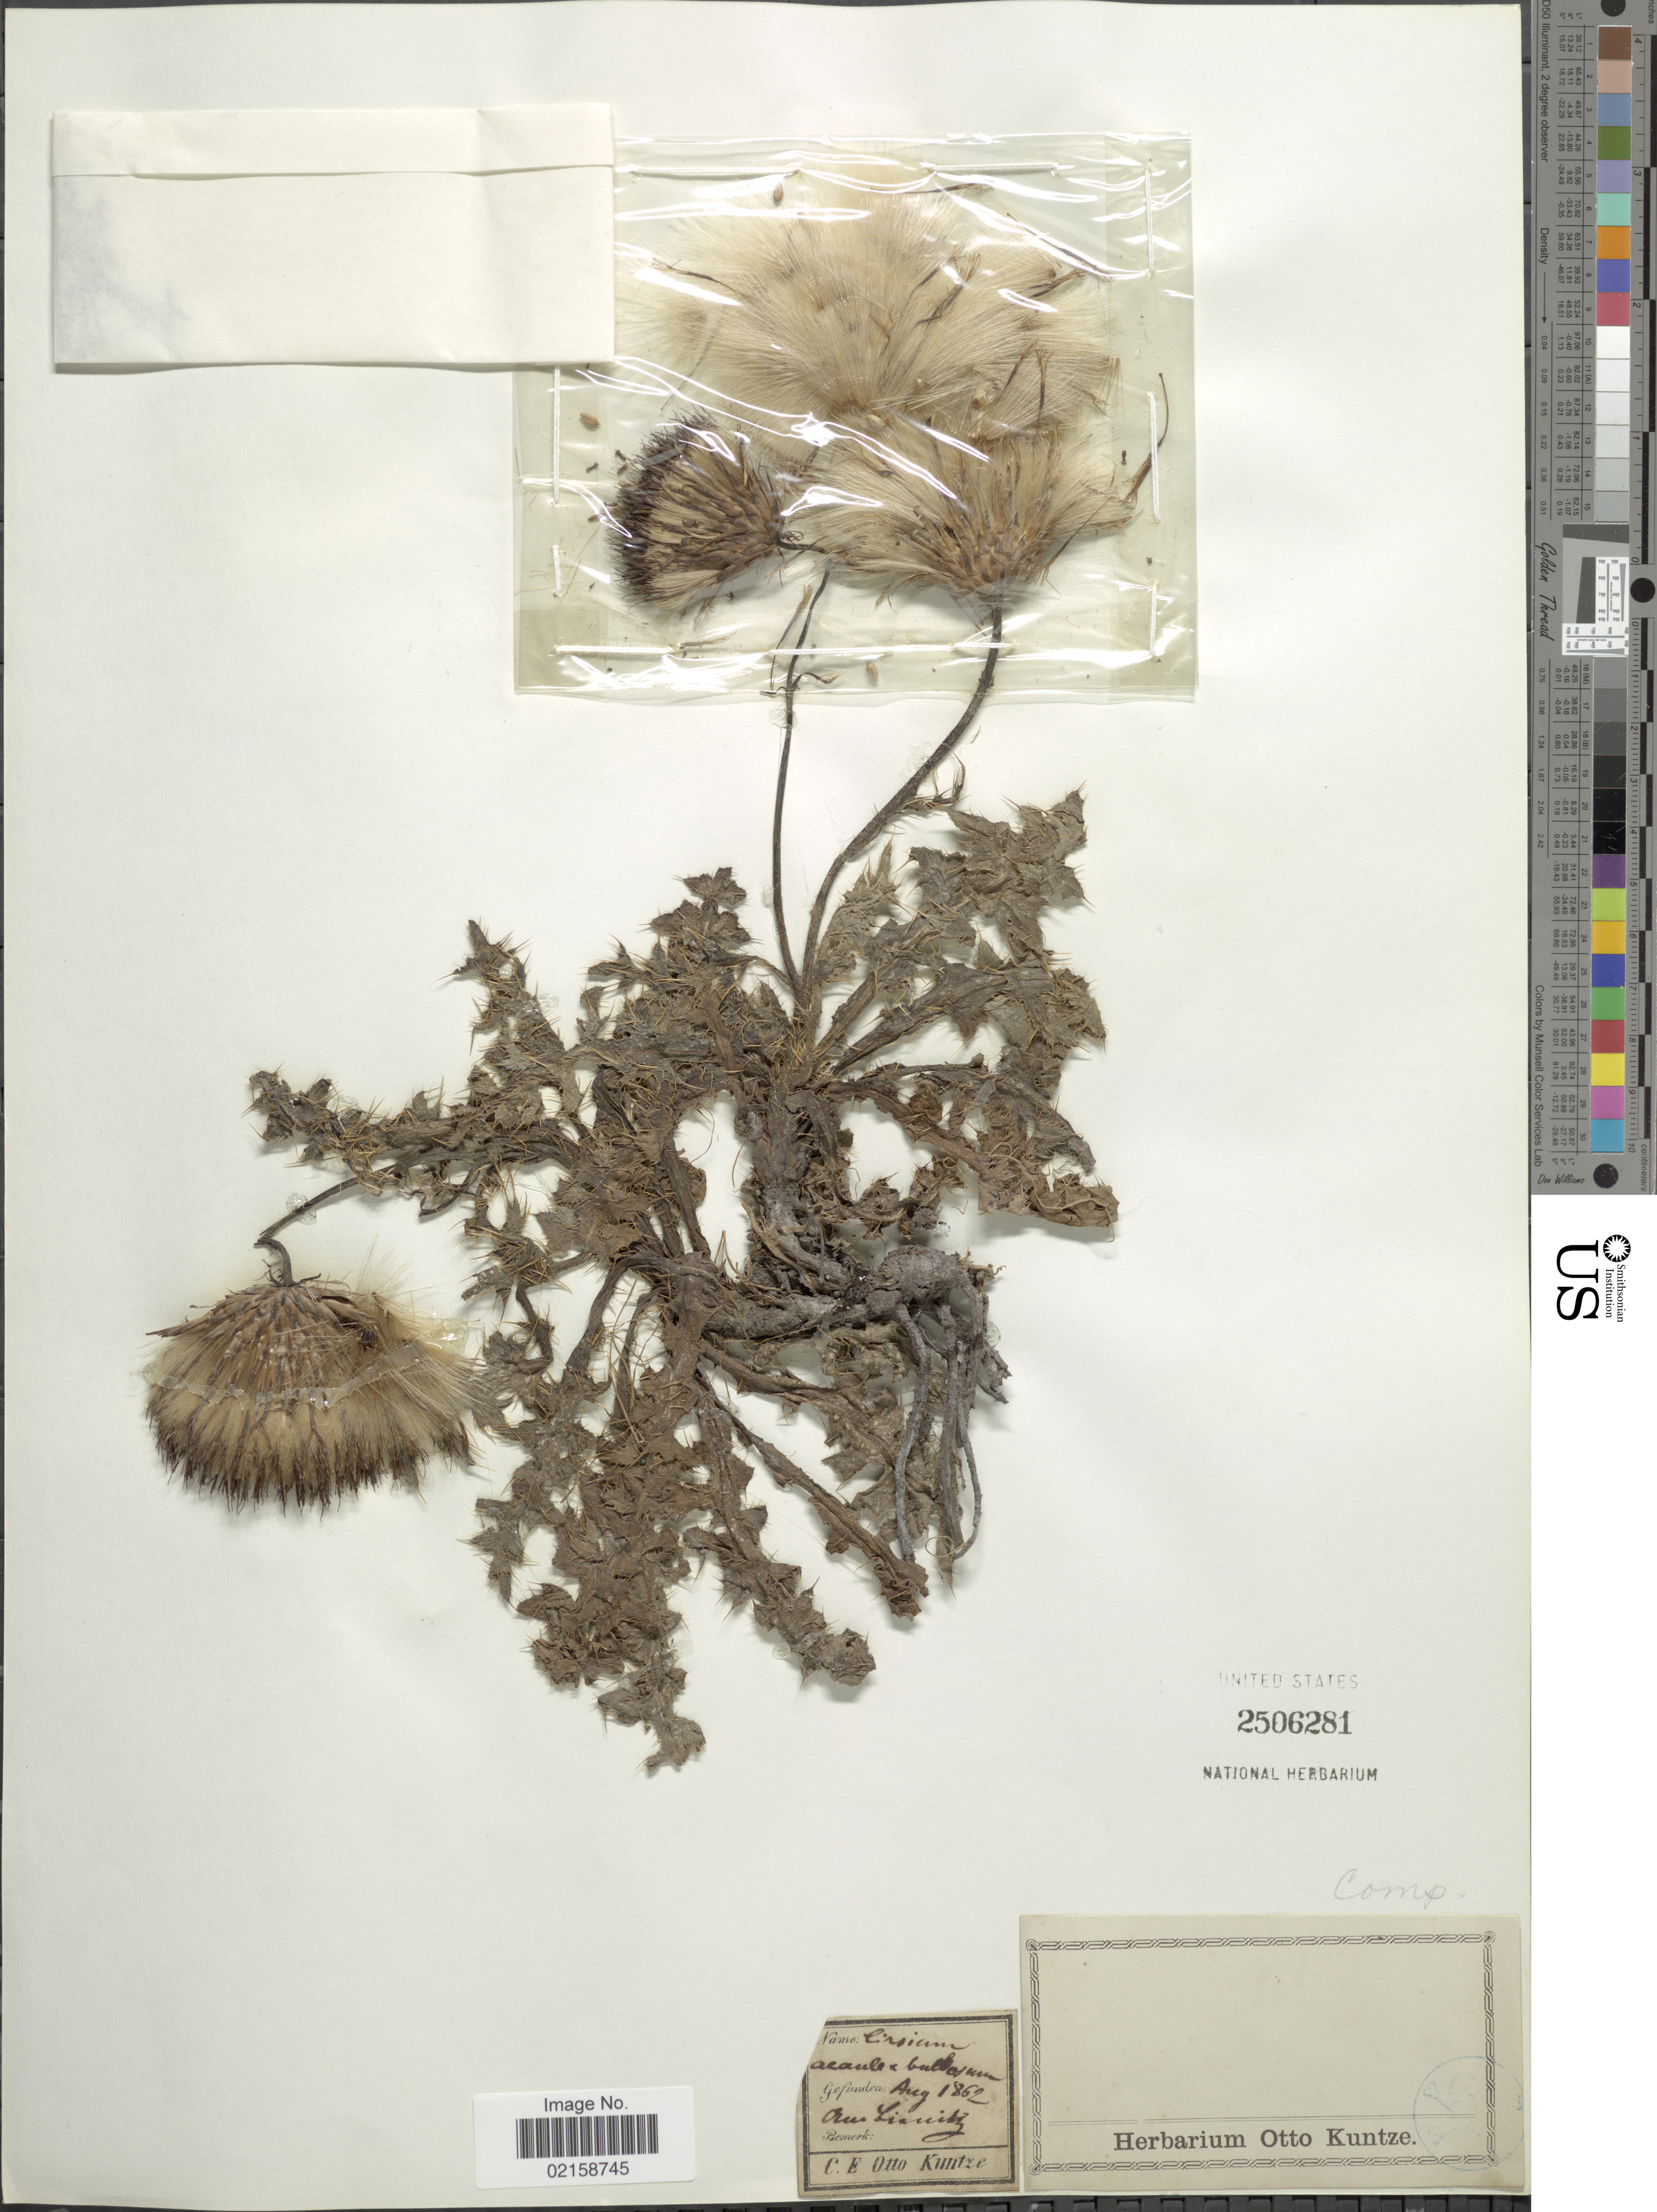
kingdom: Plantae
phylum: Tracheophyta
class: Magnoliopsida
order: Asterales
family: Asteraceae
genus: Cirsium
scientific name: Cirsium acaule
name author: (L.) Scop.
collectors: C.E.O. Kuntze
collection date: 1862-08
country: Germany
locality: Am Linnich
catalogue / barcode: US 2506281